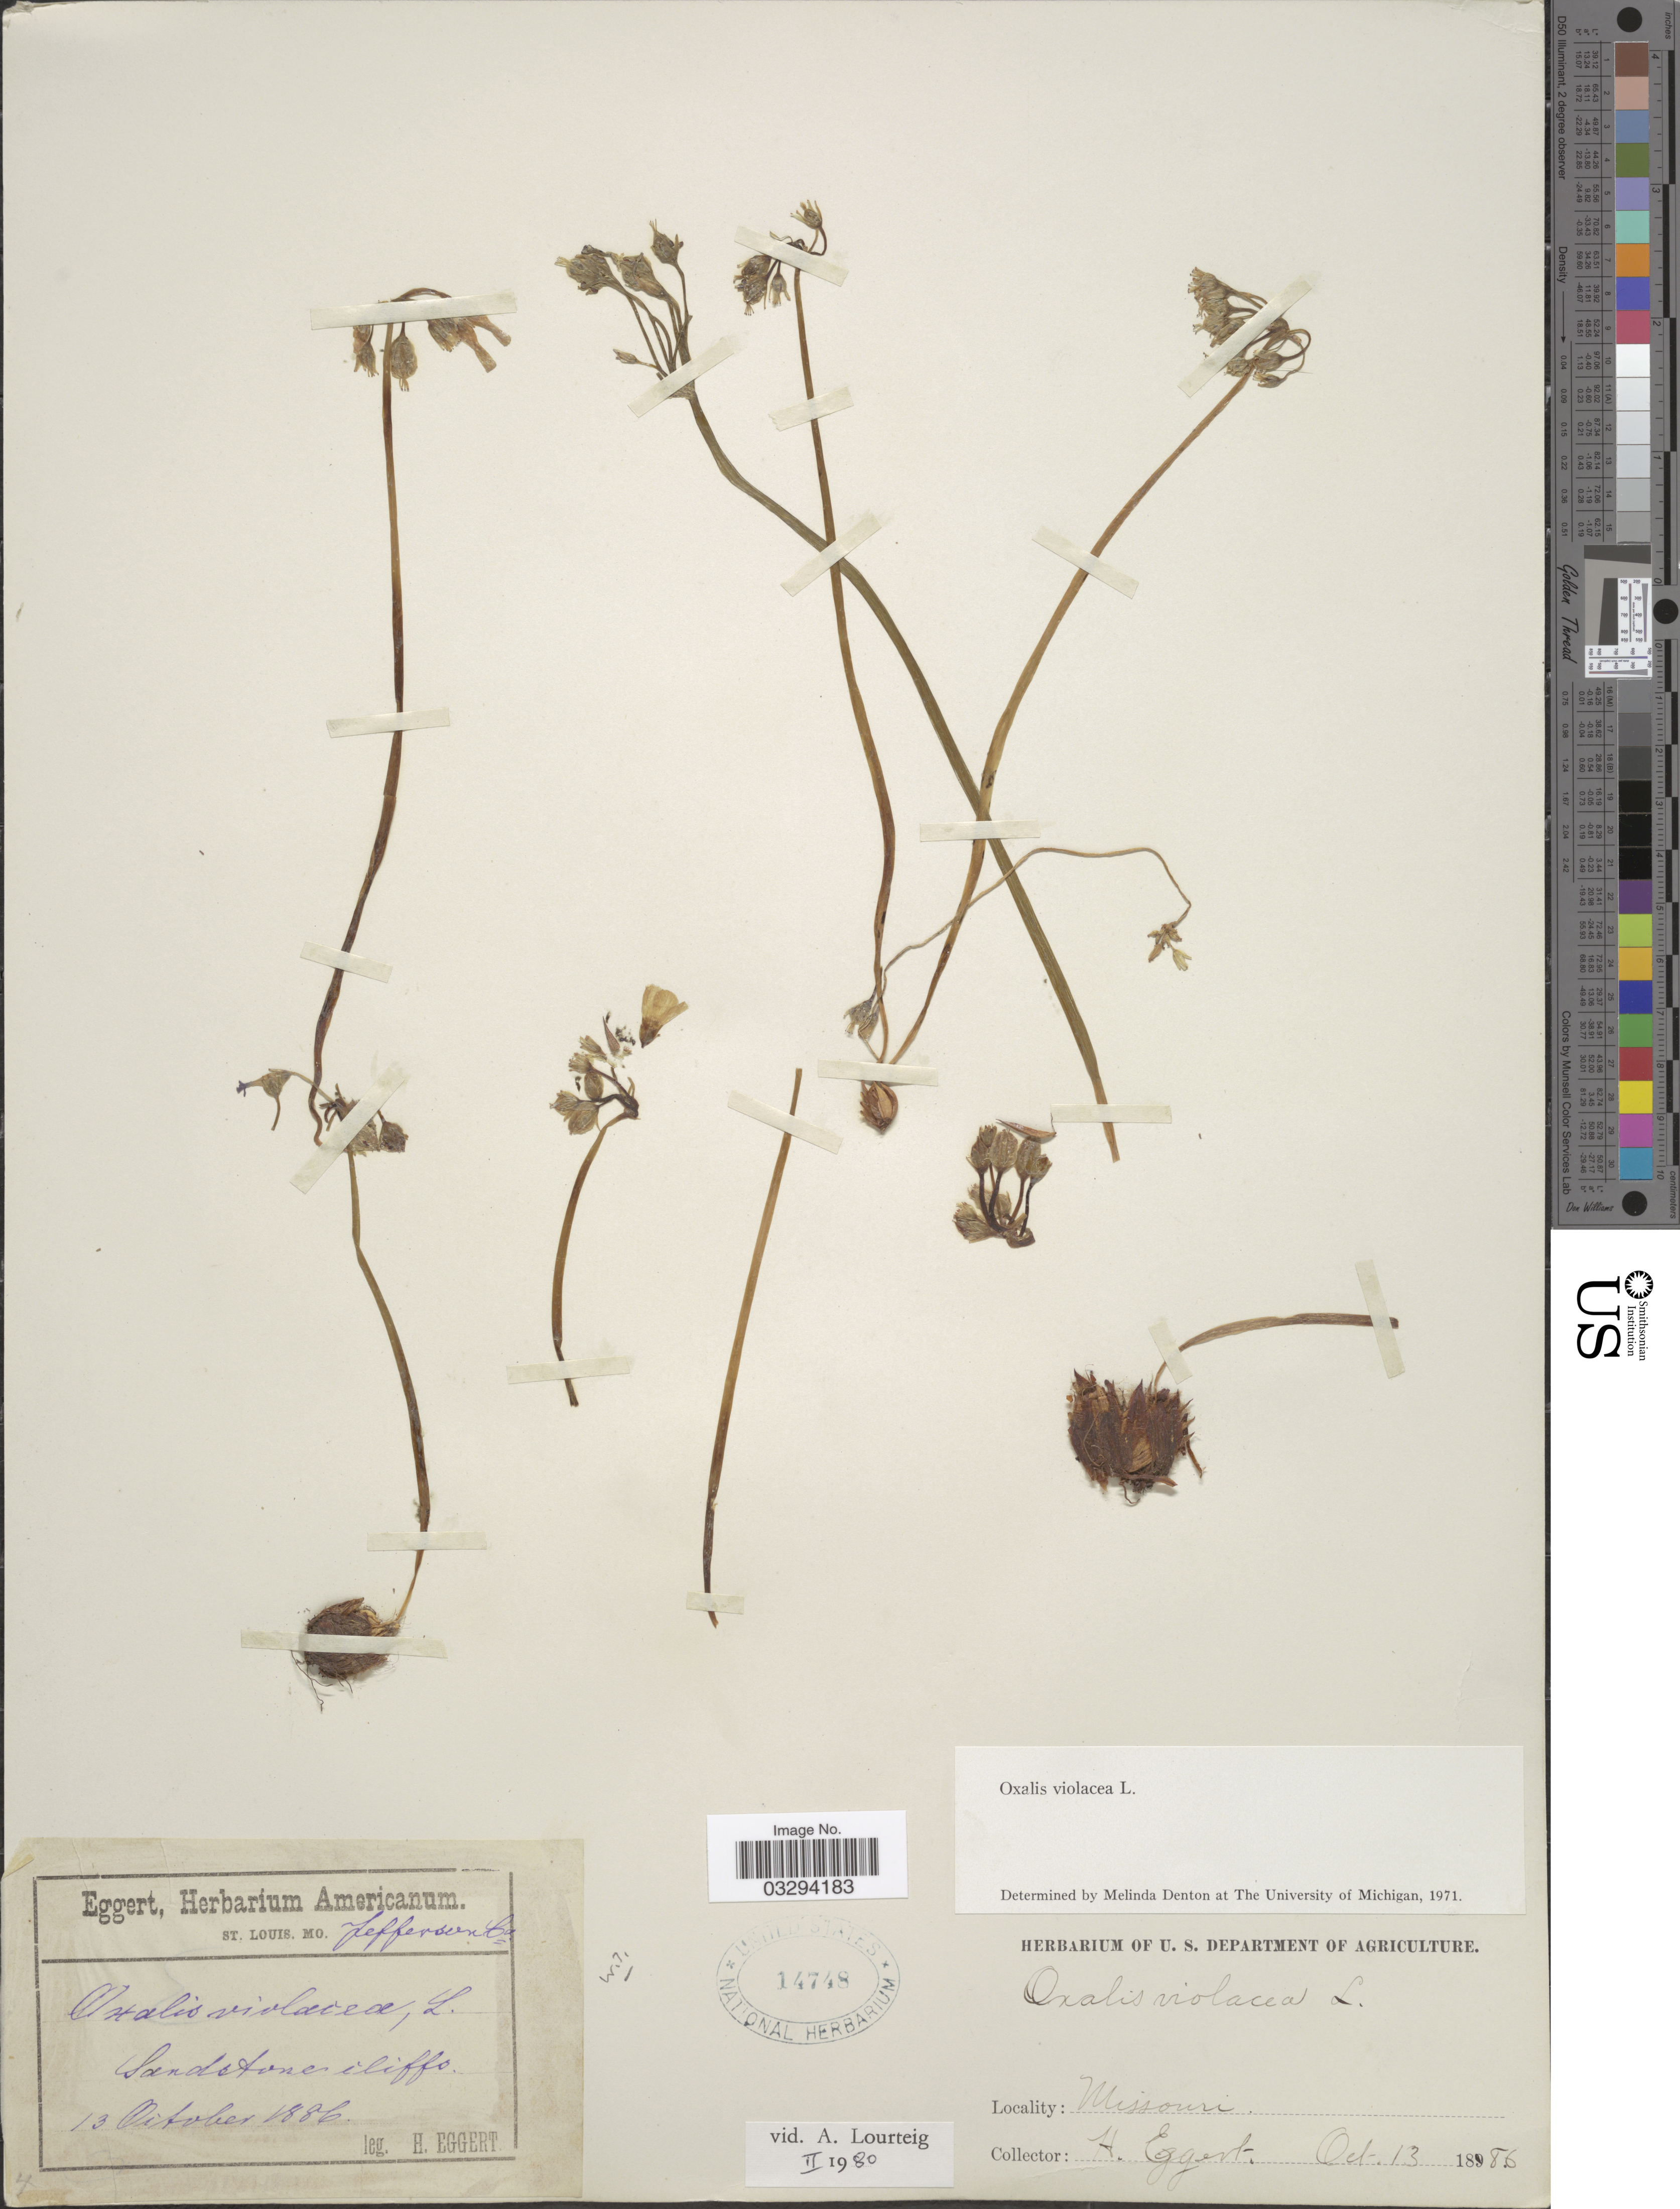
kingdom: Plantae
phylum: Tracheophyta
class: Magnoliopsida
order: Oxalidales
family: Oxalidaceae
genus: Oxalis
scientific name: Oxalis violacea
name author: L.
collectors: H. Eggert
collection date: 1886-10-13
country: United States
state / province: Missouri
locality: Jefferson Co. Sandstone cliffs.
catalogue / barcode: US 14748